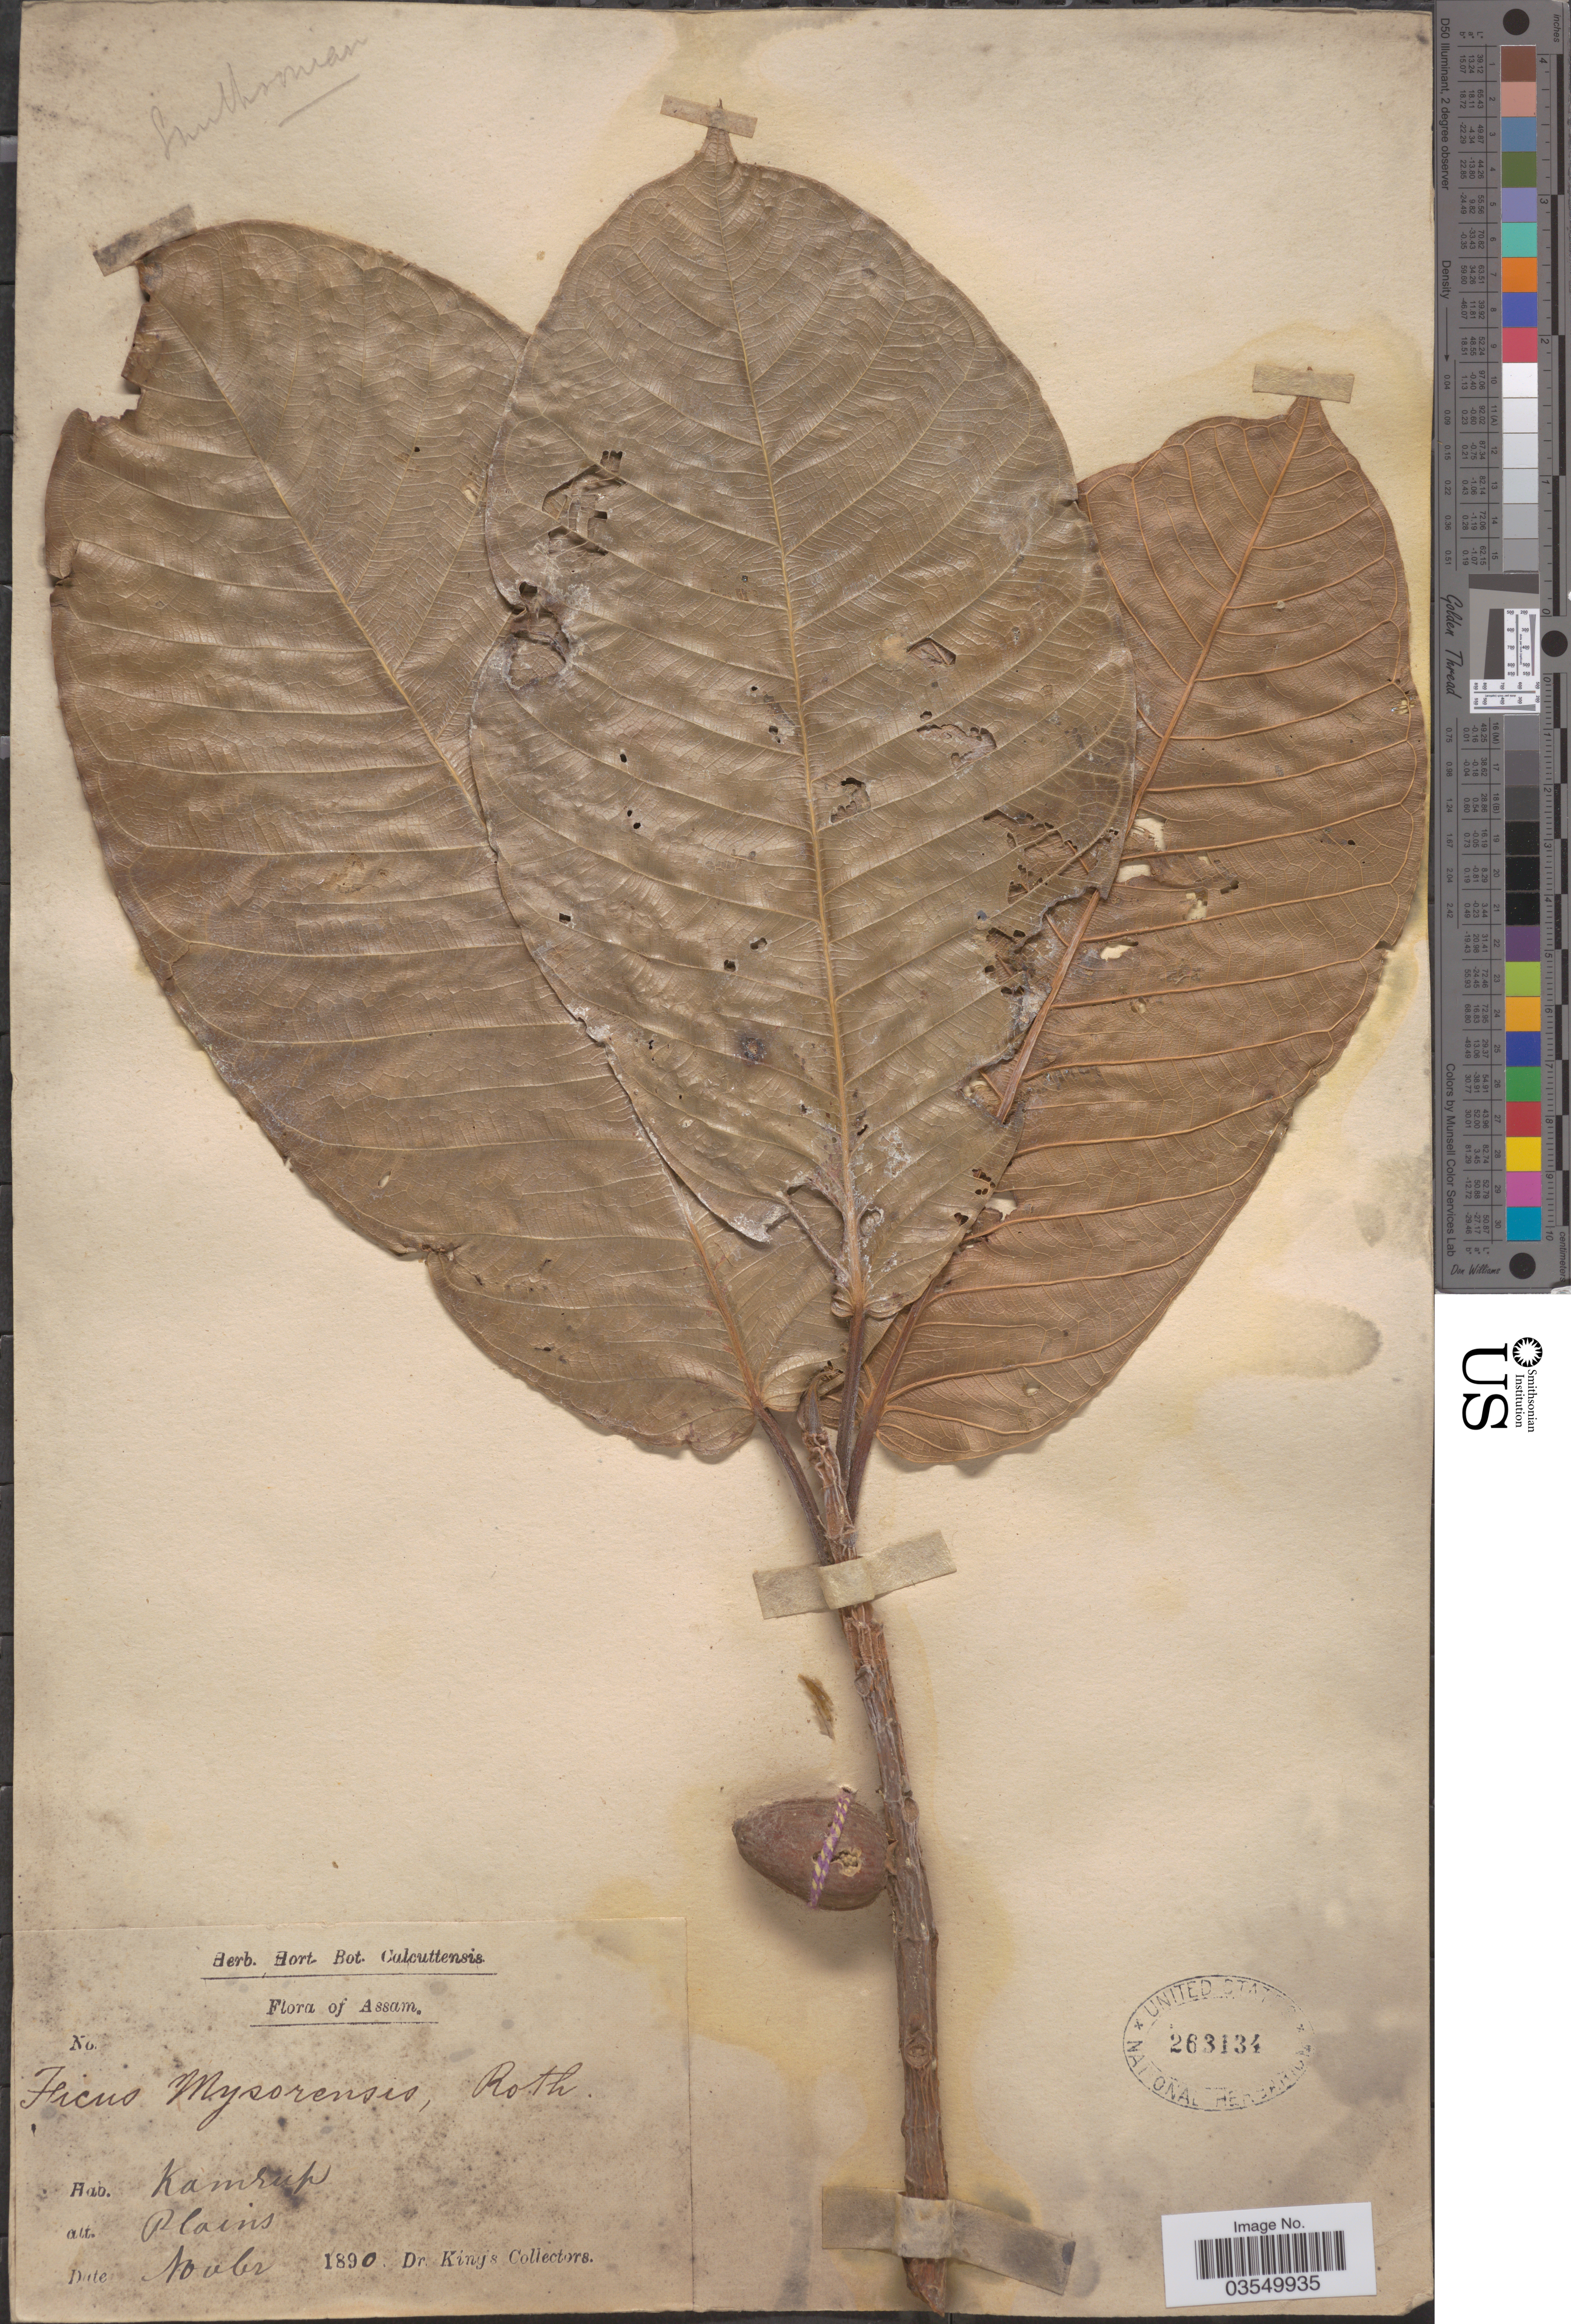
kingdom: Plantae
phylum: Tracheophyta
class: Magnoliopsida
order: Rosales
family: Moraceae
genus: Ficus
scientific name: Ficus drupacea var. pubescens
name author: (Roth) Corner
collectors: Dr. King's collector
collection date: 1890-11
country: India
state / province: Assam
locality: Kamrup Plains.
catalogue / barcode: US 263134